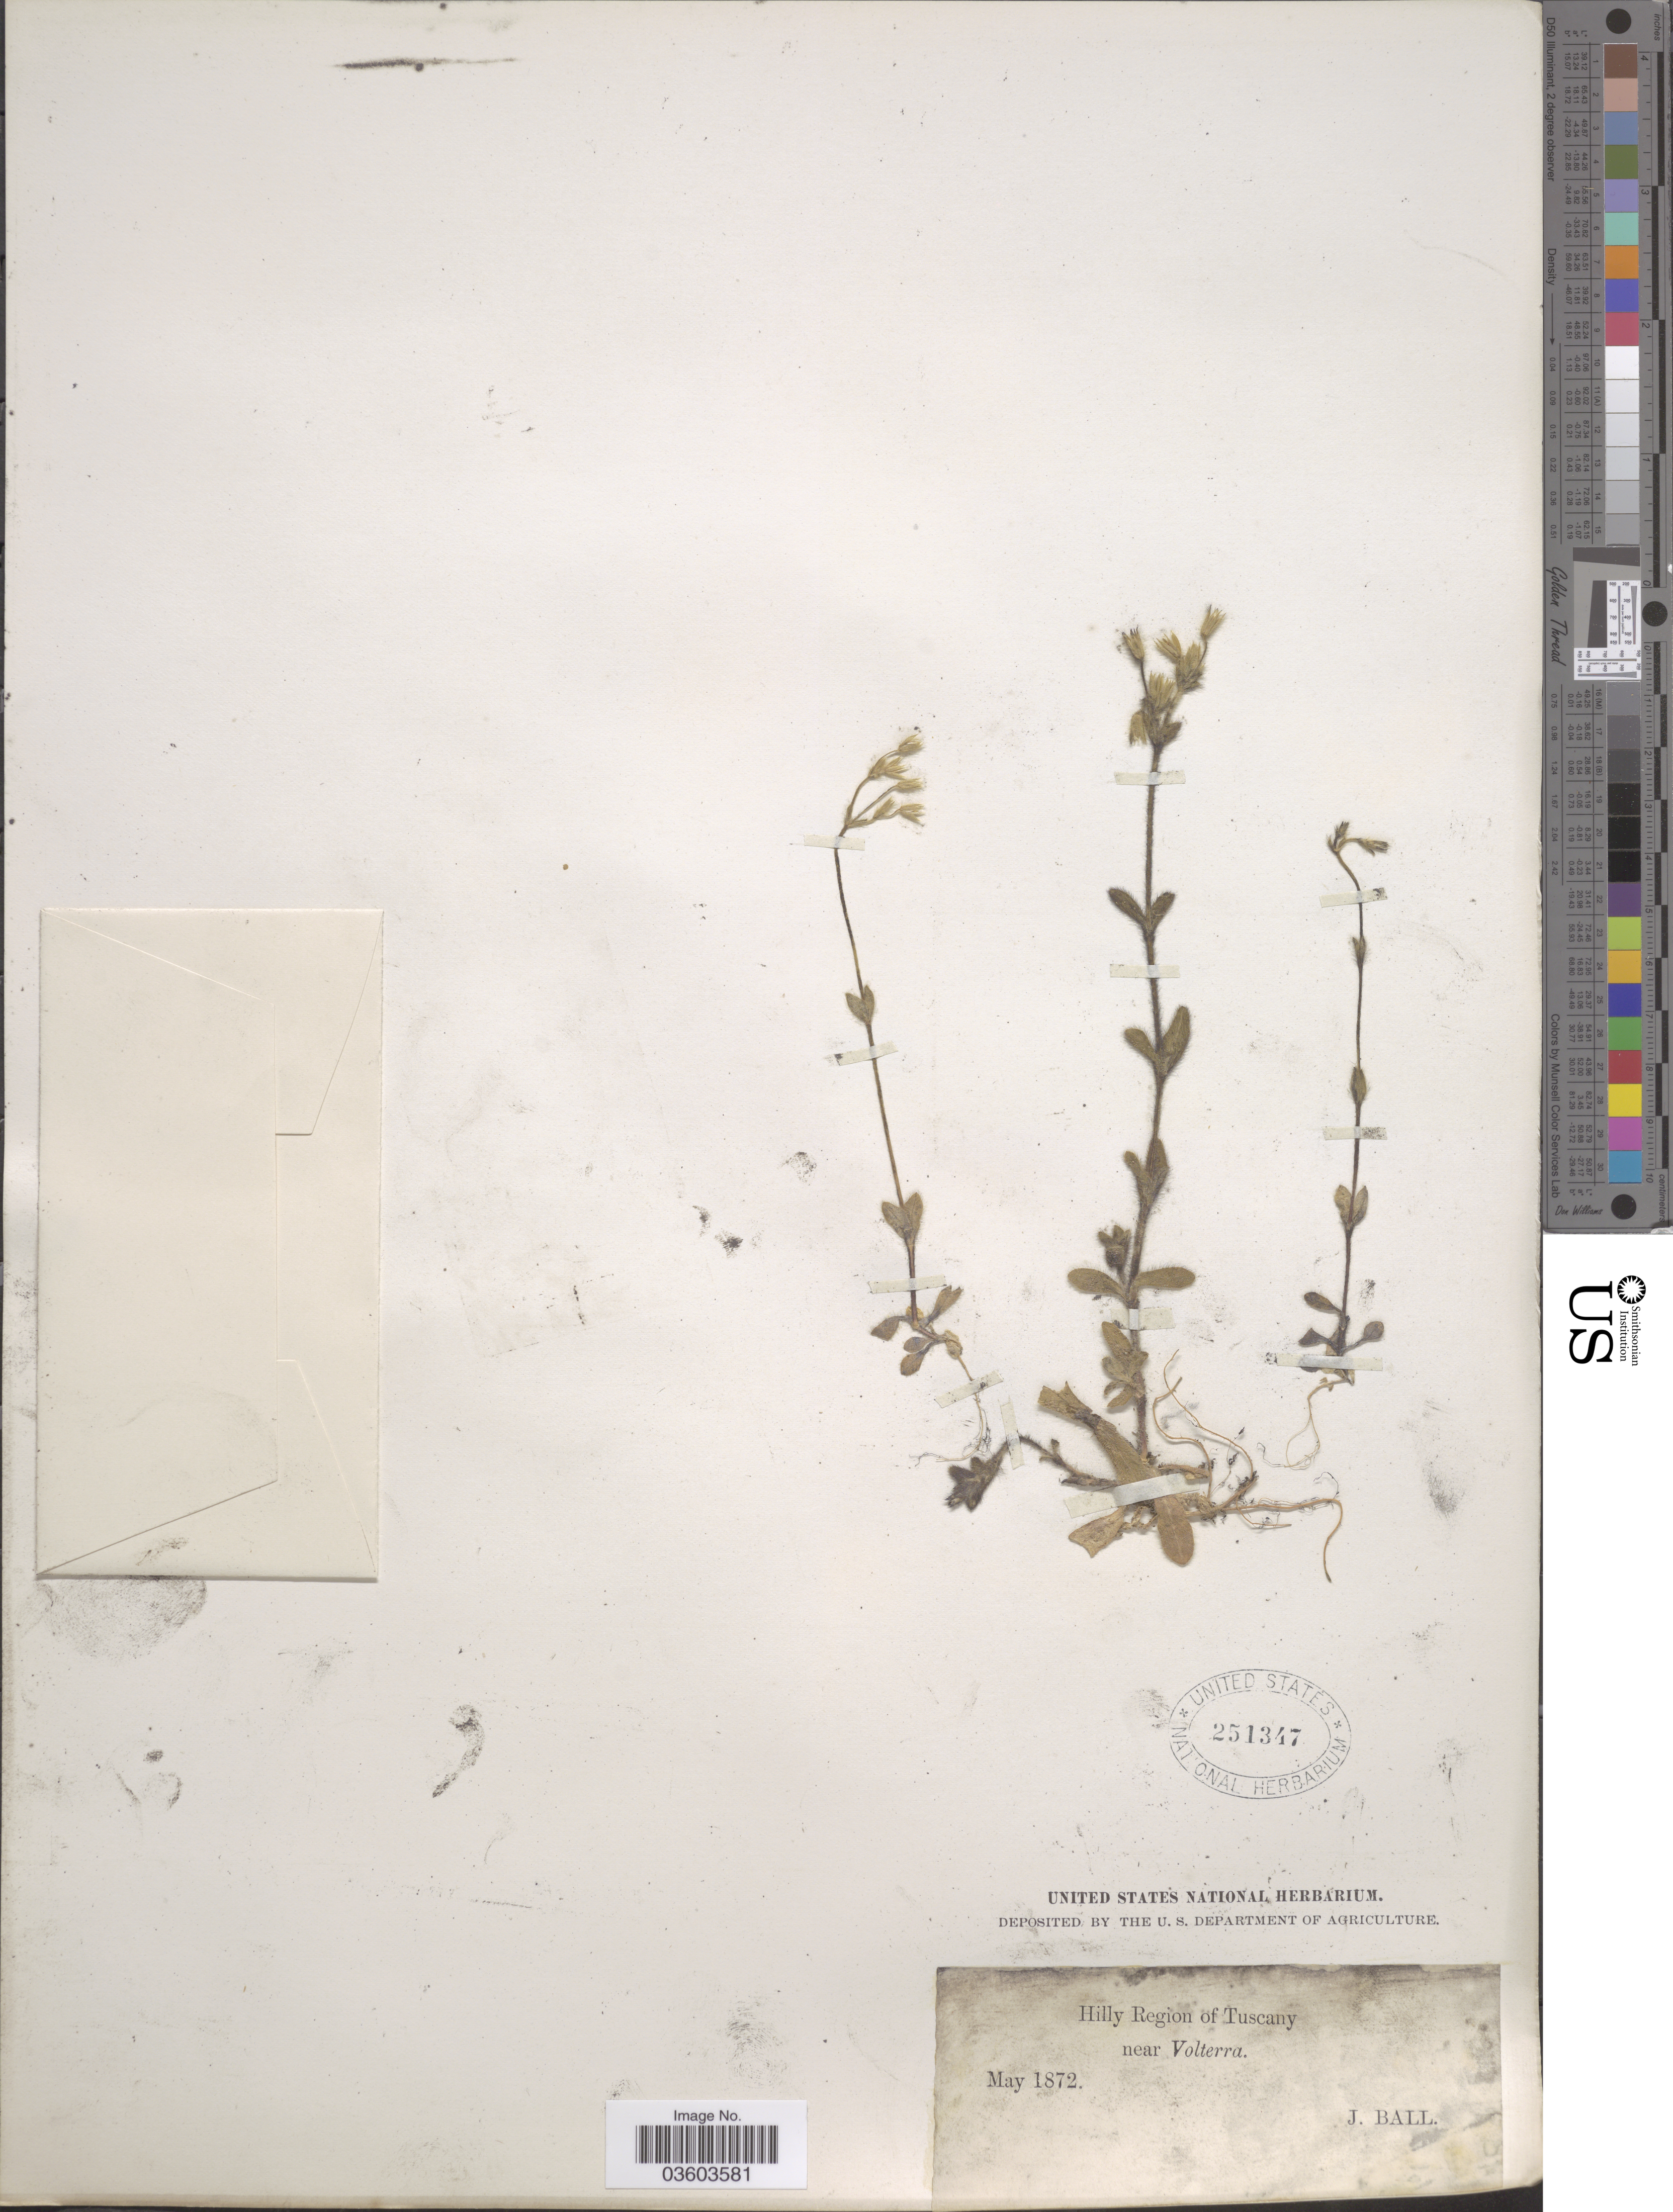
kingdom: Plantae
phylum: Tracheophyta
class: Magnoliopsida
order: Caryophyllales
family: Caryophyllaceae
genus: Cerastium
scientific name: Cerastium sp.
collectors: J. Ball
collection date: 1872-05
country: Italy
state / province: Tuscany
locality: Hilly Region of Tuscany, near Volterra.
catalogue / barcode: US 251347